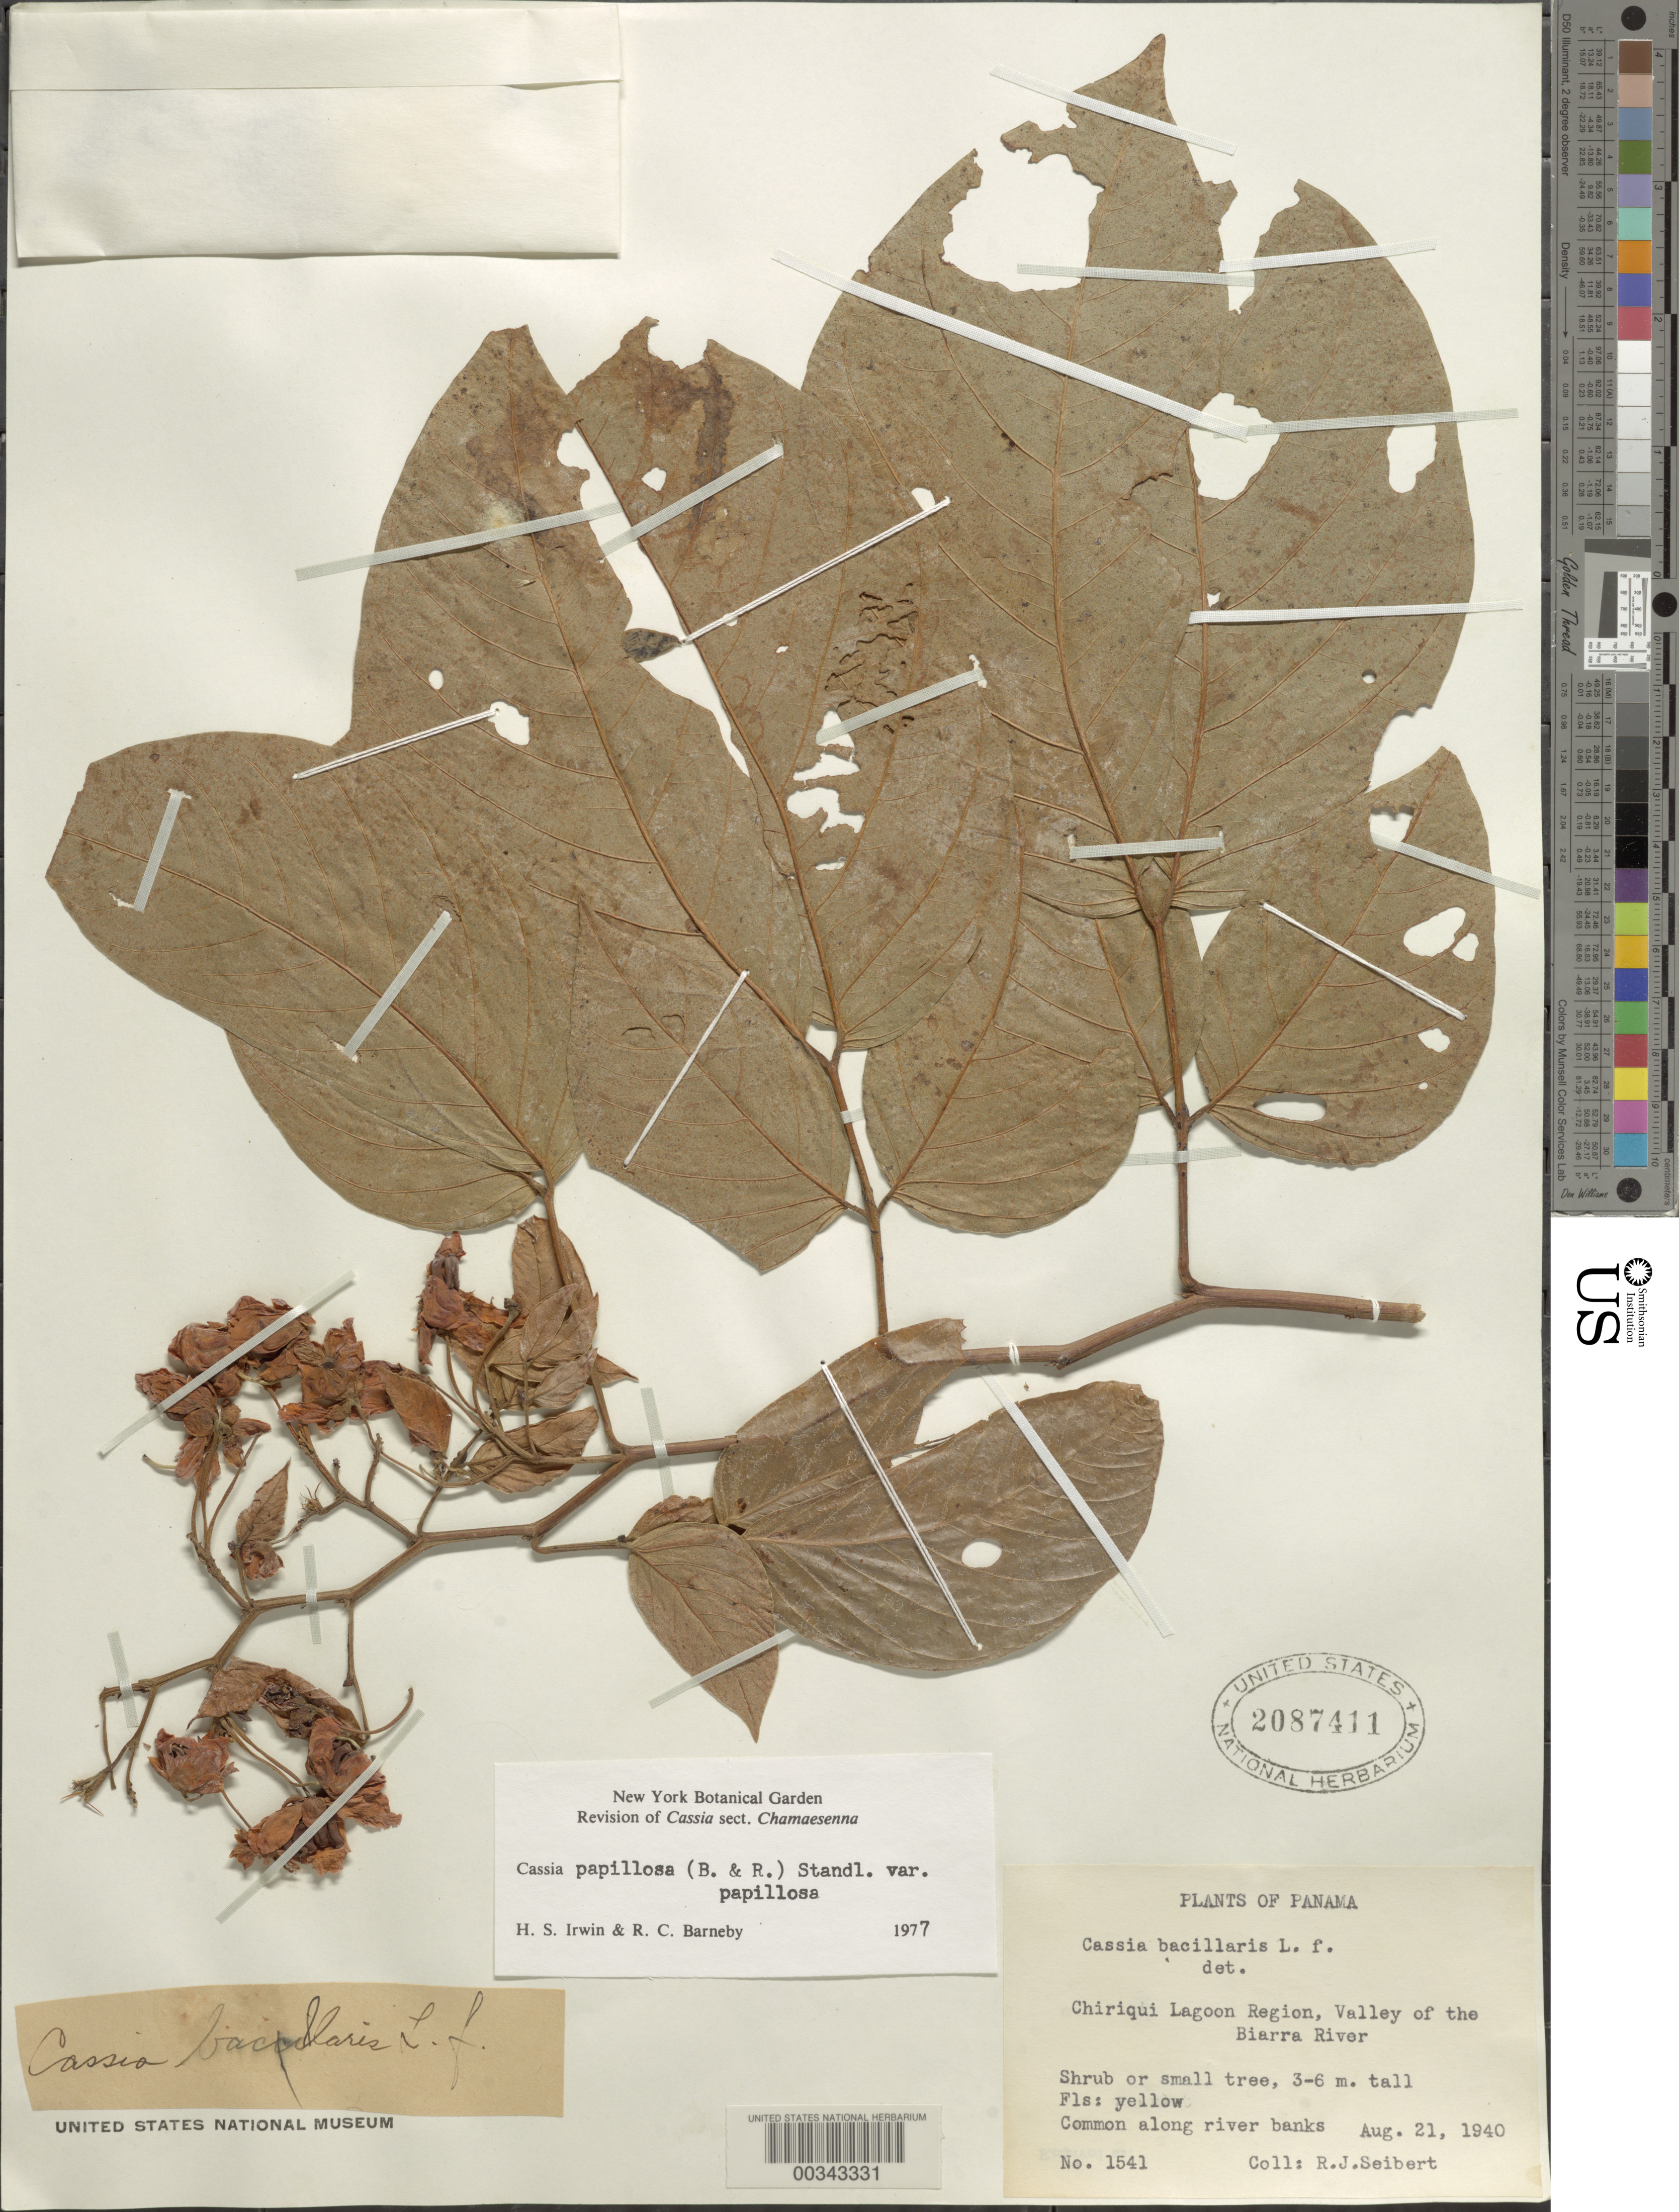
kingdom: Plantae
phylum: Tracheophyta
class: Magnoliopsida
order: Fabales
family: Fabaceae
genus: Senna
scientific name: Senna papillosa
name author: (Britton & Rose) H.S. Irwin & Barneby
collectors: R. J. Seibert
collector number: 1541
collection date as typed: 21 Aug 1940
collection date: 1940-08-21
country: Panama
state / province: Chiriquí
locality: Chiriqui Lagoon region, Valley of the Biarra River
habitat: Along river banks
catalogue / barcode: US 2087411